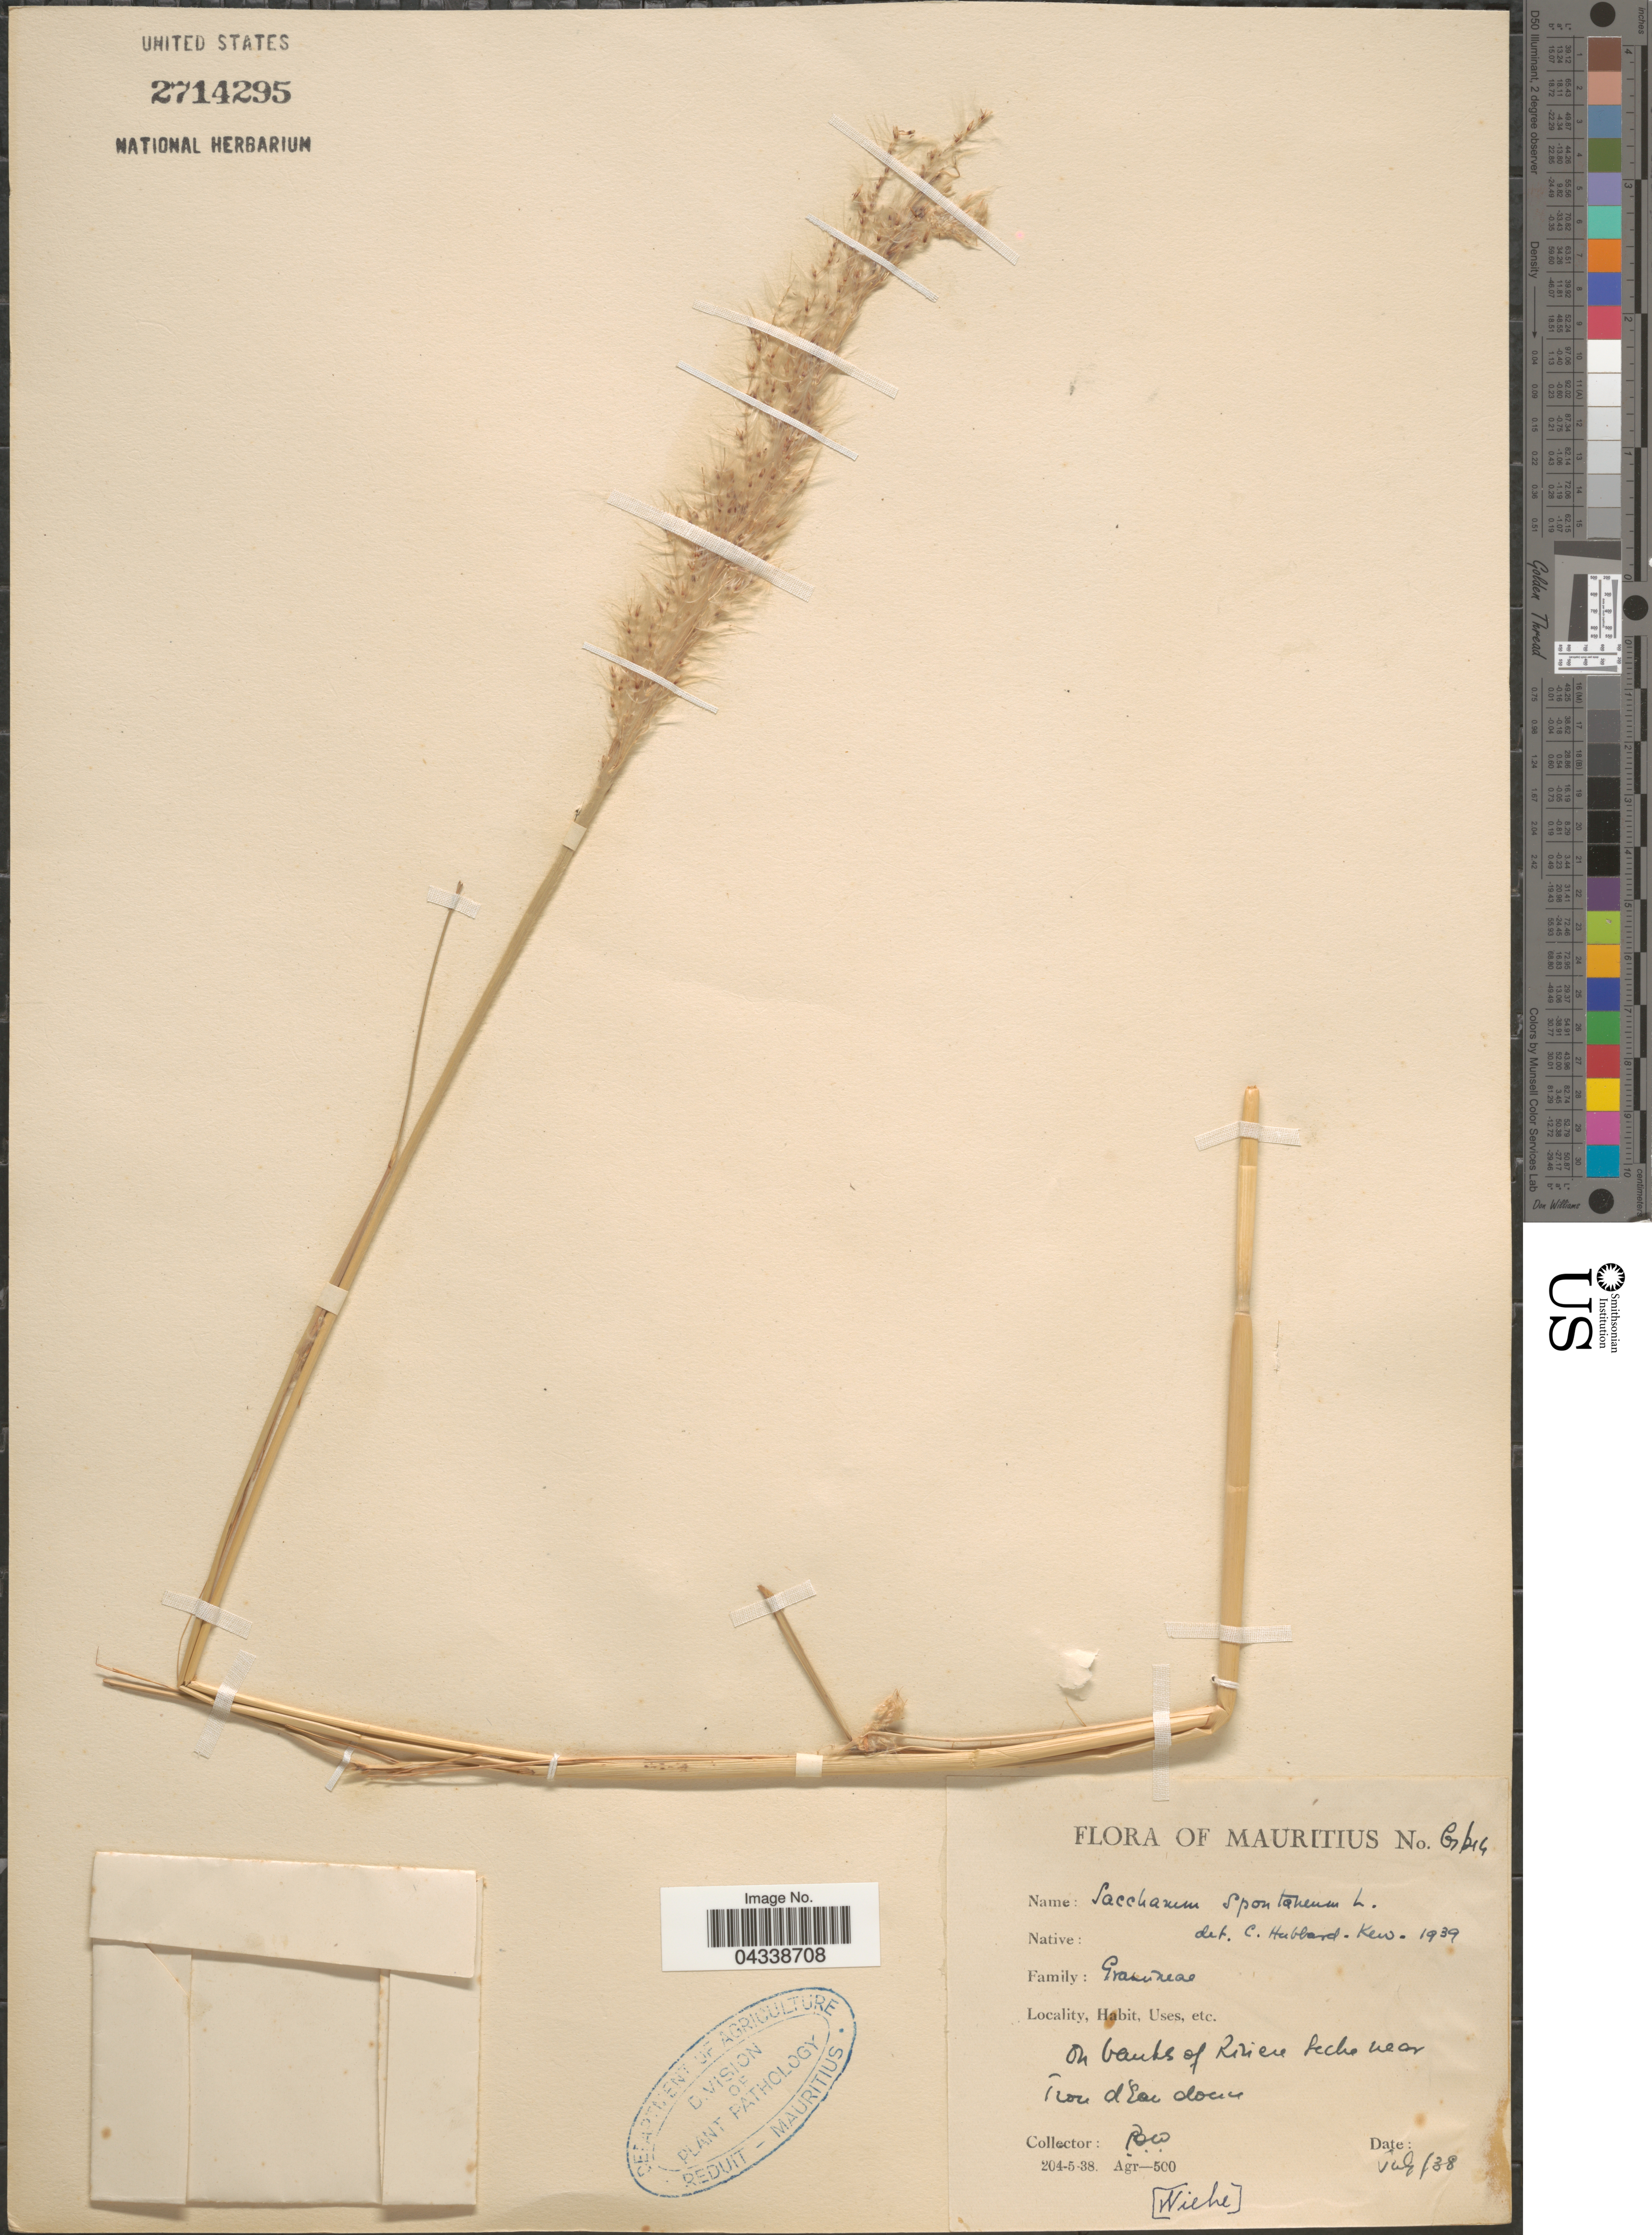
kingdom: Plantae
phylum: Tracheophyta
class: Liliopsida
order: Poales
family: Poaceae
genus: Saccharum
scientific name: Saccharum spontaneum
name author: L.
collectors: P. Wiehe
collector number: G/214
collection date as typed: Transcribed d/m/y: /7/38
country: Mauritius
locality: On banks of Riviere [illegible text] near [illegible text].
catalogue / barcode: US 2714295